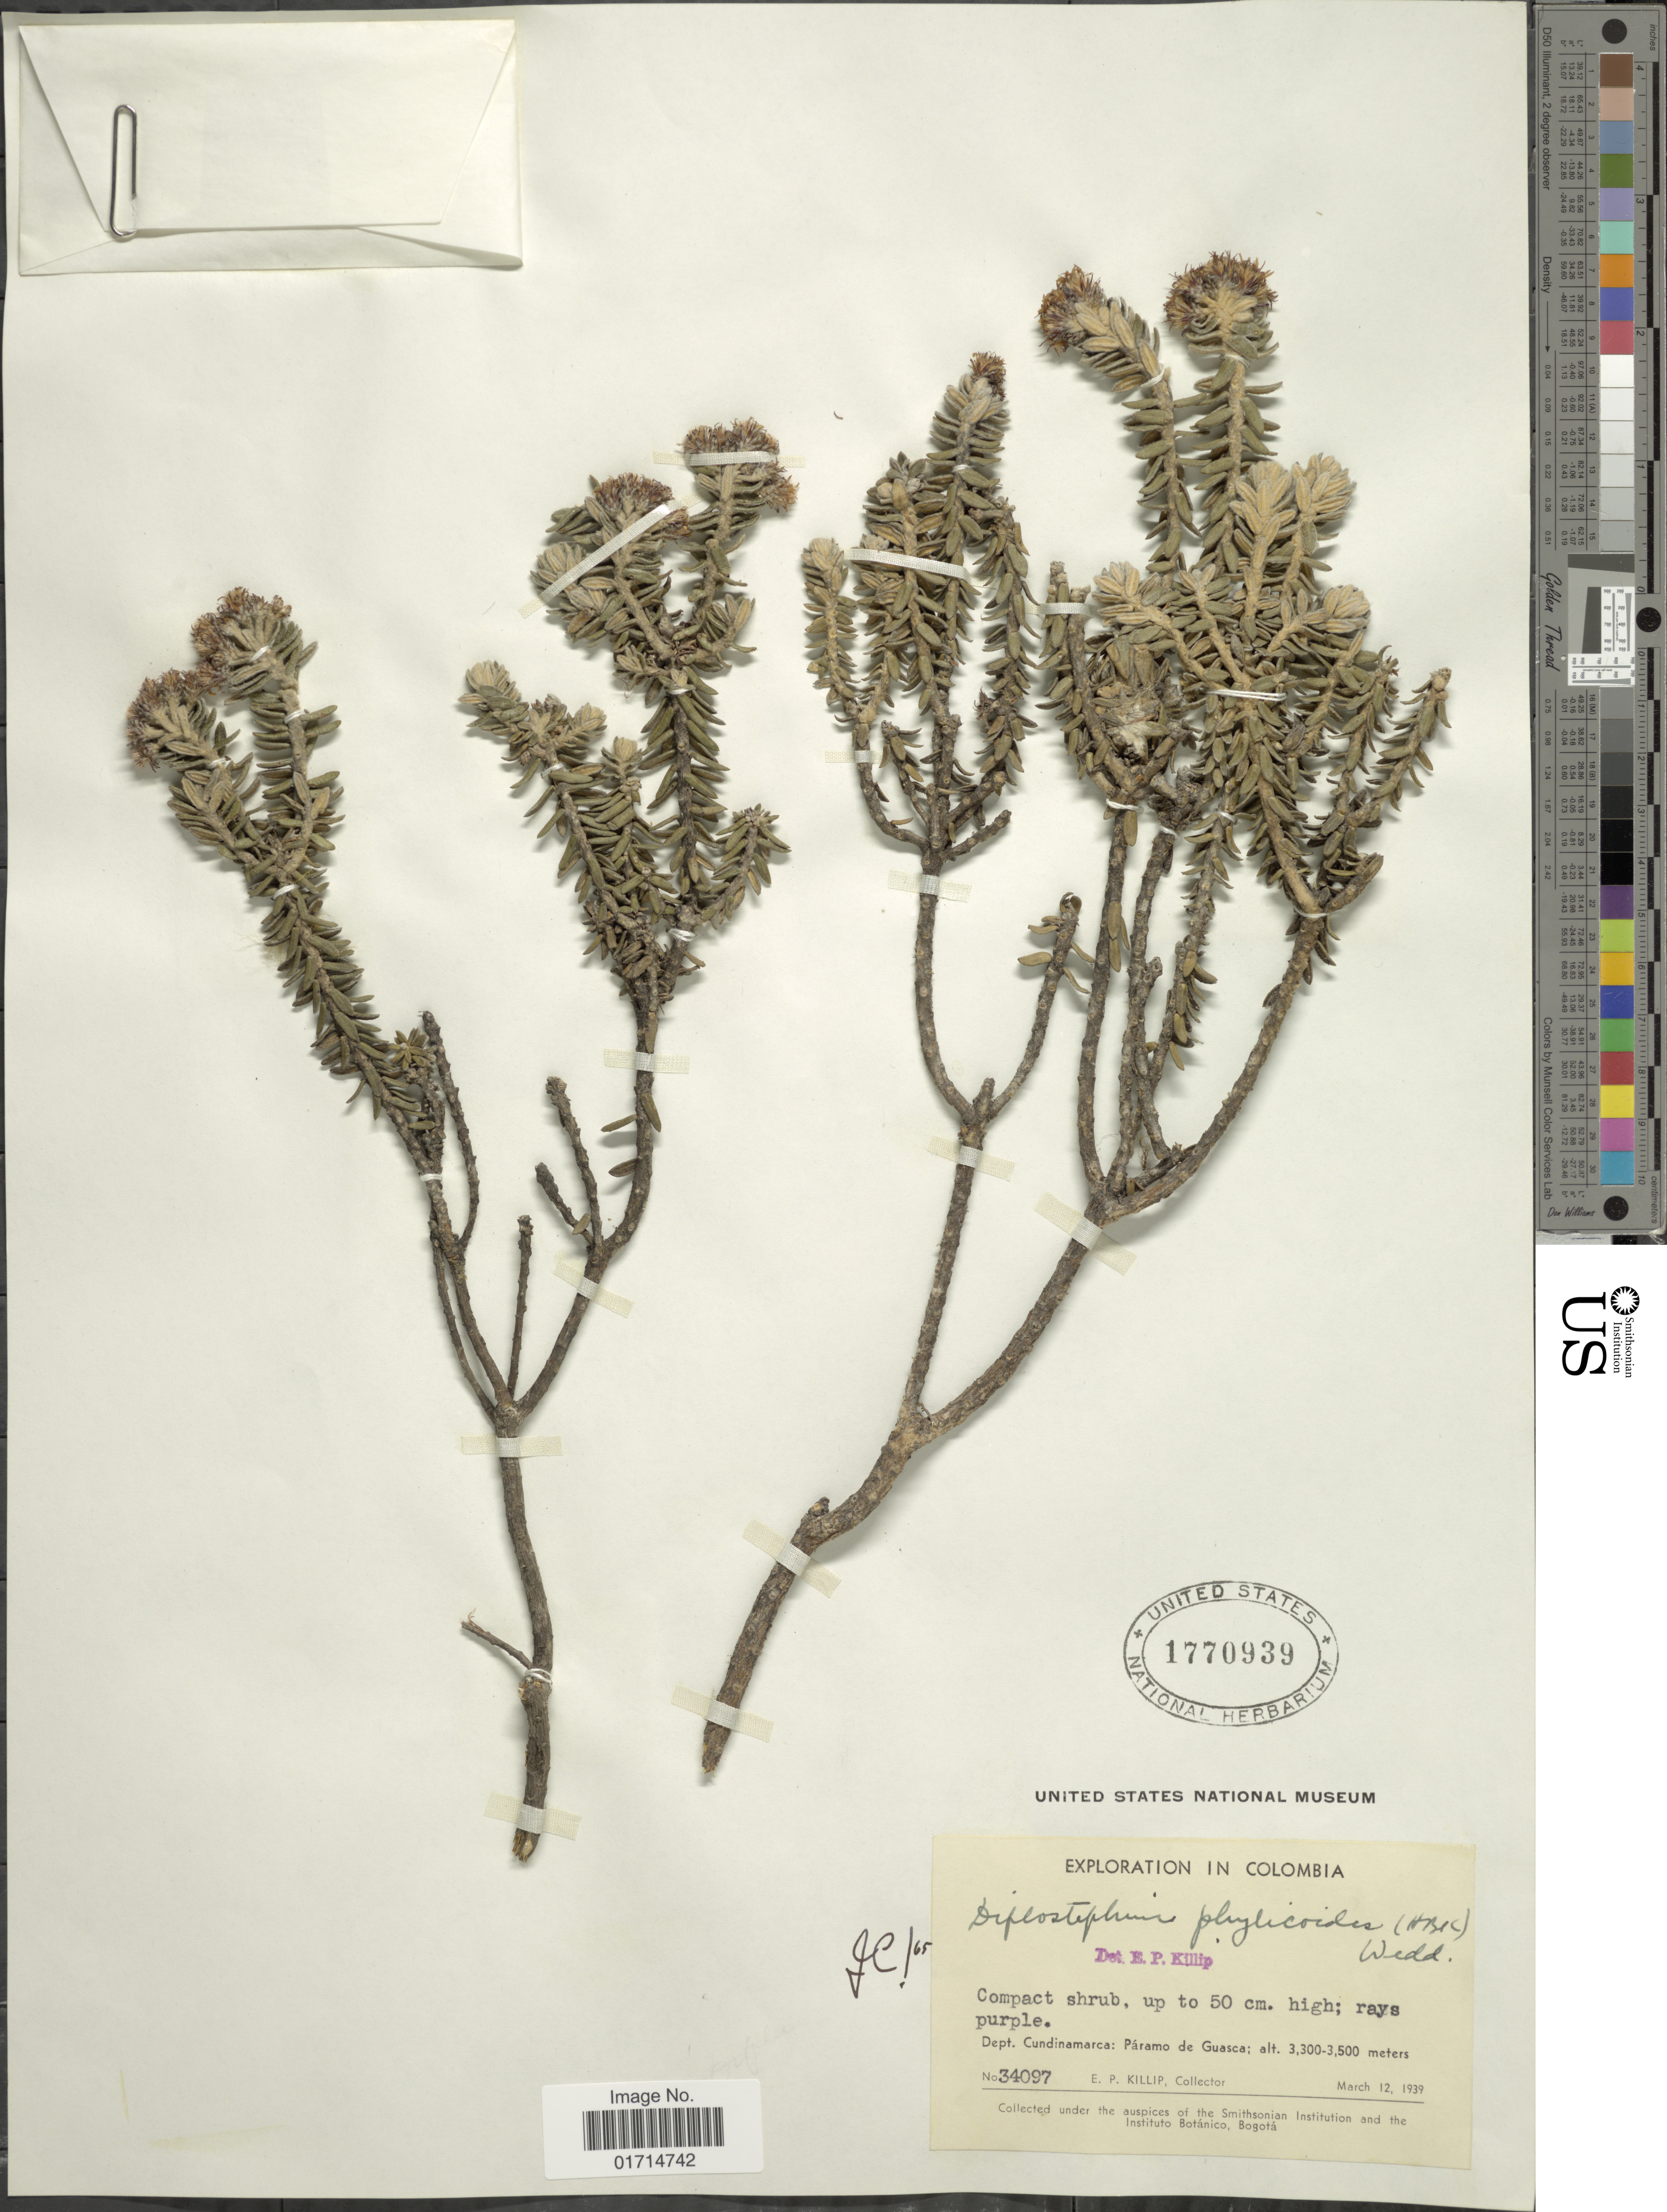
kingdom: Plantae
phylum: Tracheophyta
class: Magnoliopsida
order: Asterales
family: Asteraceae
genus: Diplostephium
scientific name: Diplostephium phylicoides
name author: (Kunth) Wedd.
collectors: E. P. Killip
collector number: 34097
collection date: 1939-03-12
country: Colombia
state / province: Cundinamarca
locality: Páramo de Guasca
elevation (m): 3300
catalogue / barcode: US 1770939